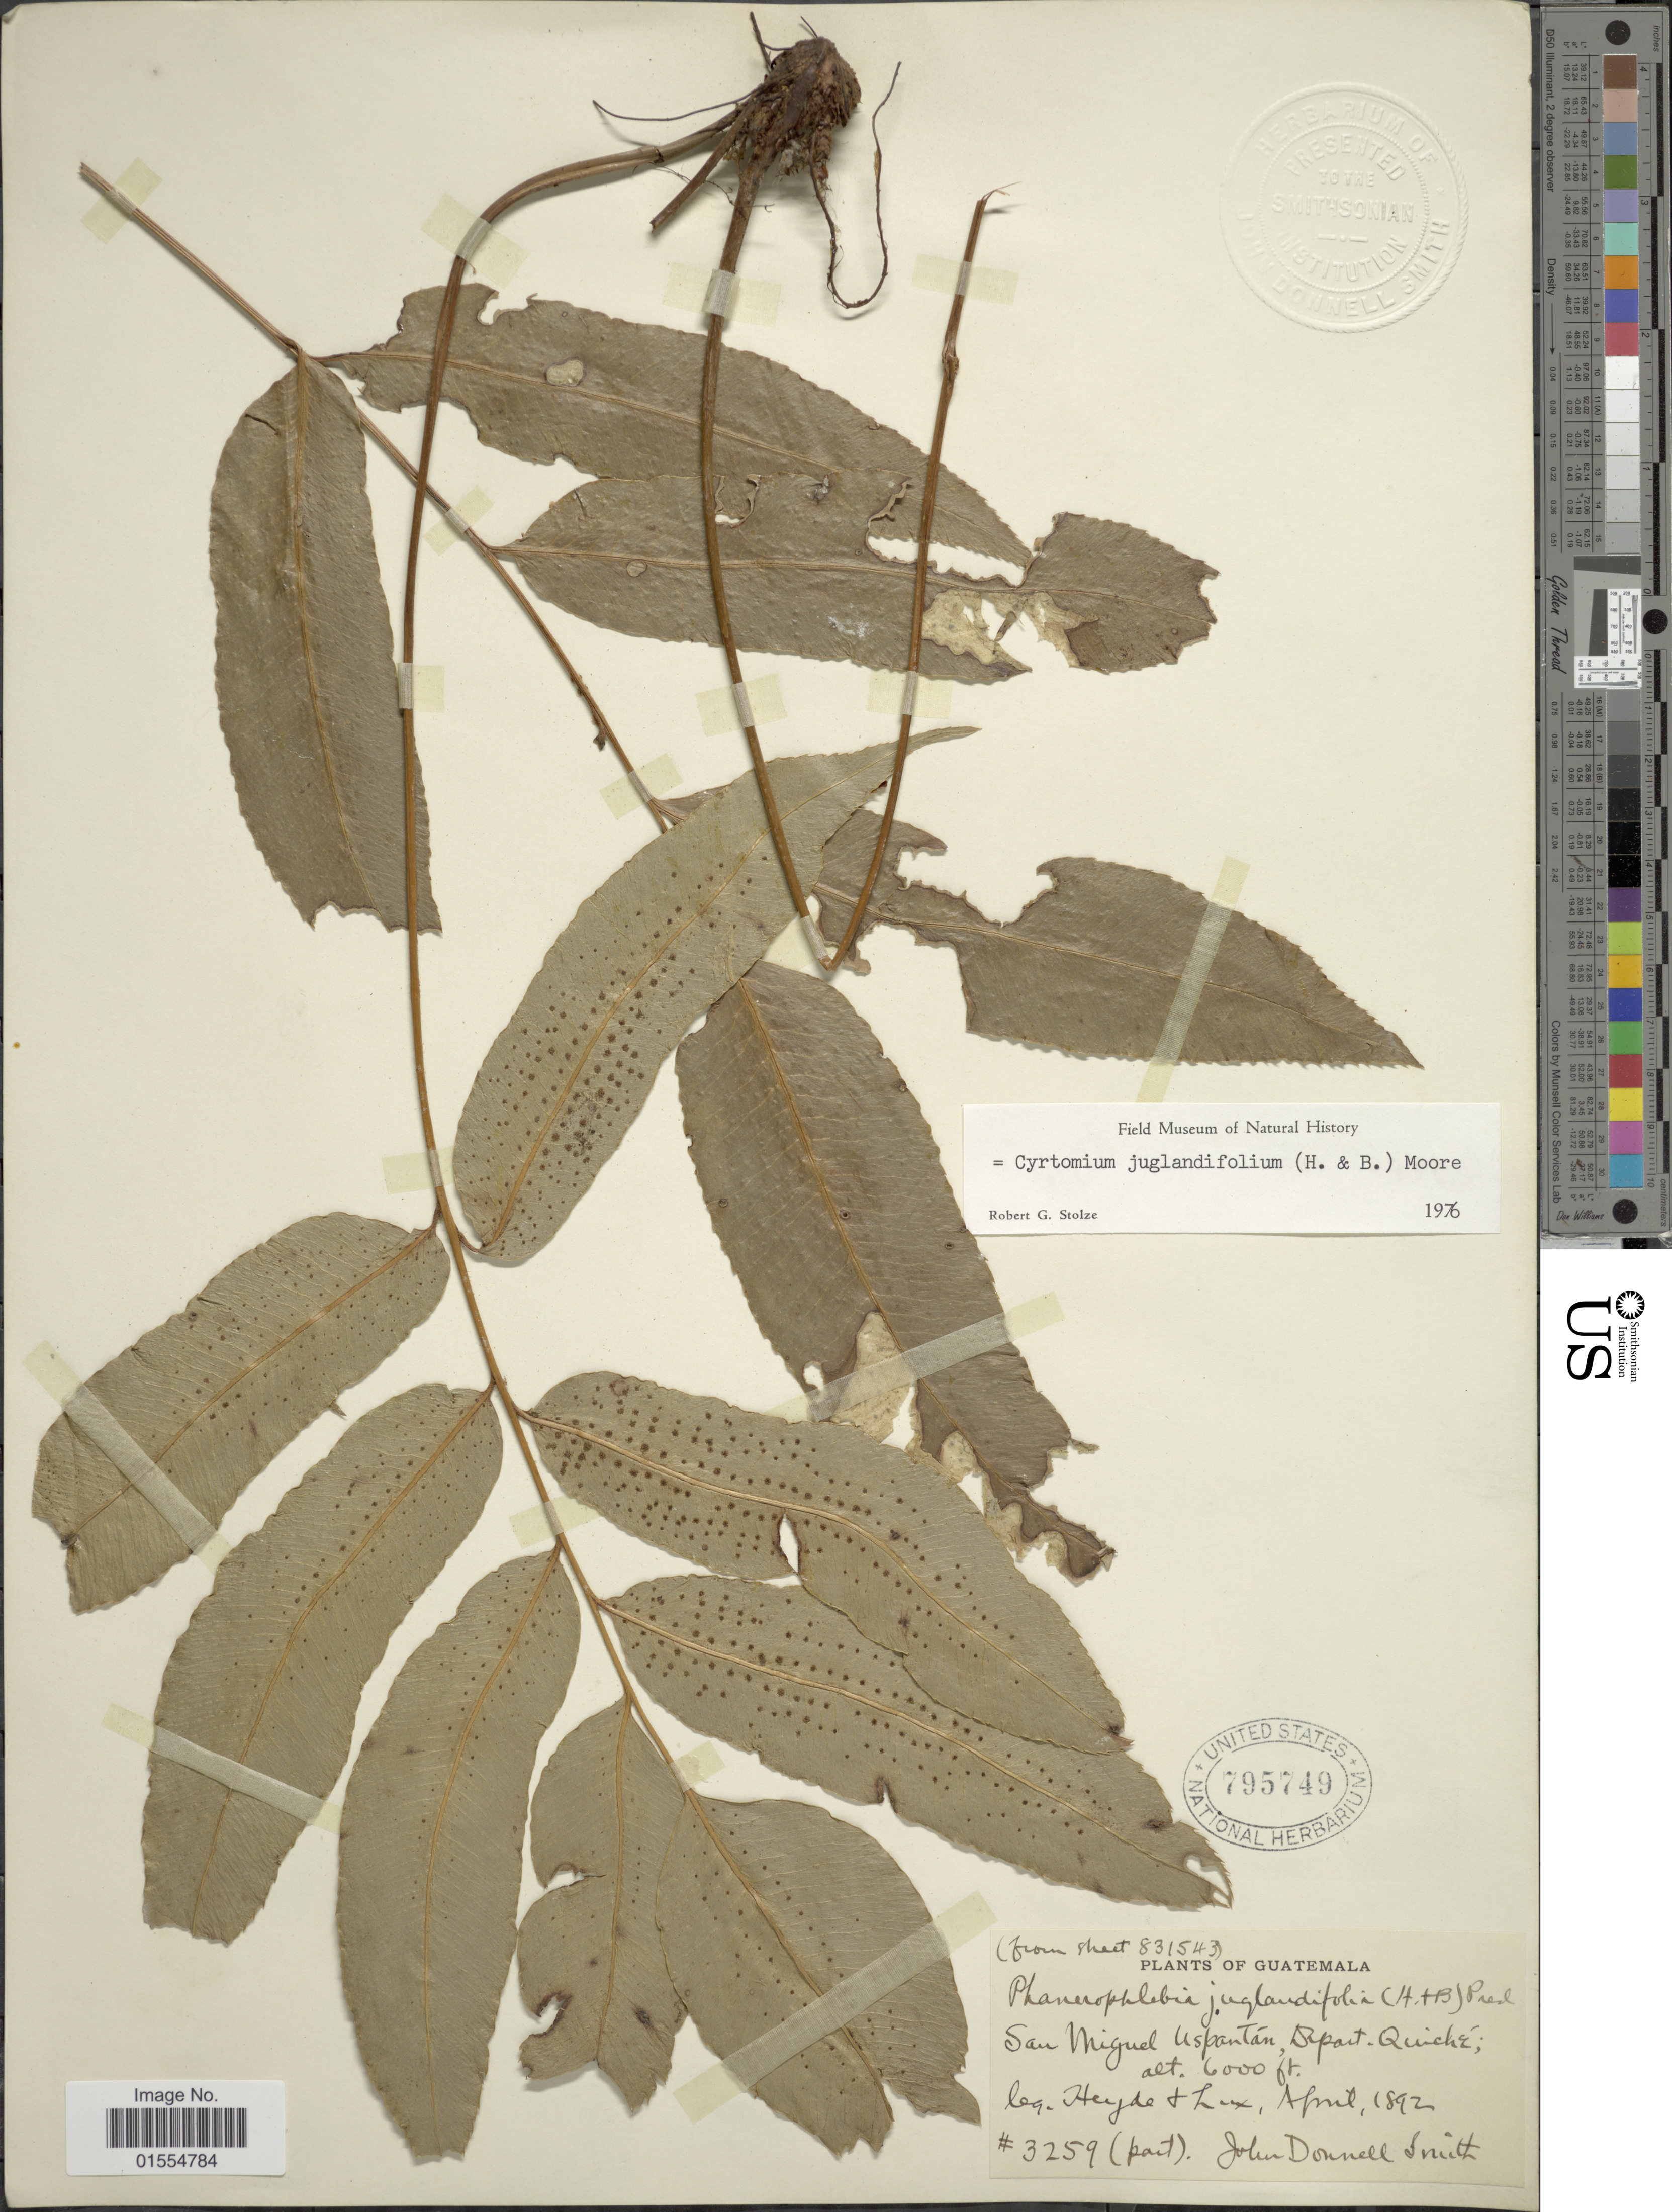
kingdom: Plantae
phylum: Tracheophyta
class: Polypodiopsida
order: Polypodiales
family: Dryopteridaceae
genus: Phanerophlebia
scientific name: Phanerophlebia juglandifolia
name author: (Willd.) J. Sm.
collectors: Heyde & Lux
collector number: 3259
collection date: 1892-04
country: Guatemala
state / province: El Quiché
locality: San Miguel Uspantan, Depart Quiché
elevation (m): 1829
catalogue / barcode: US 795749